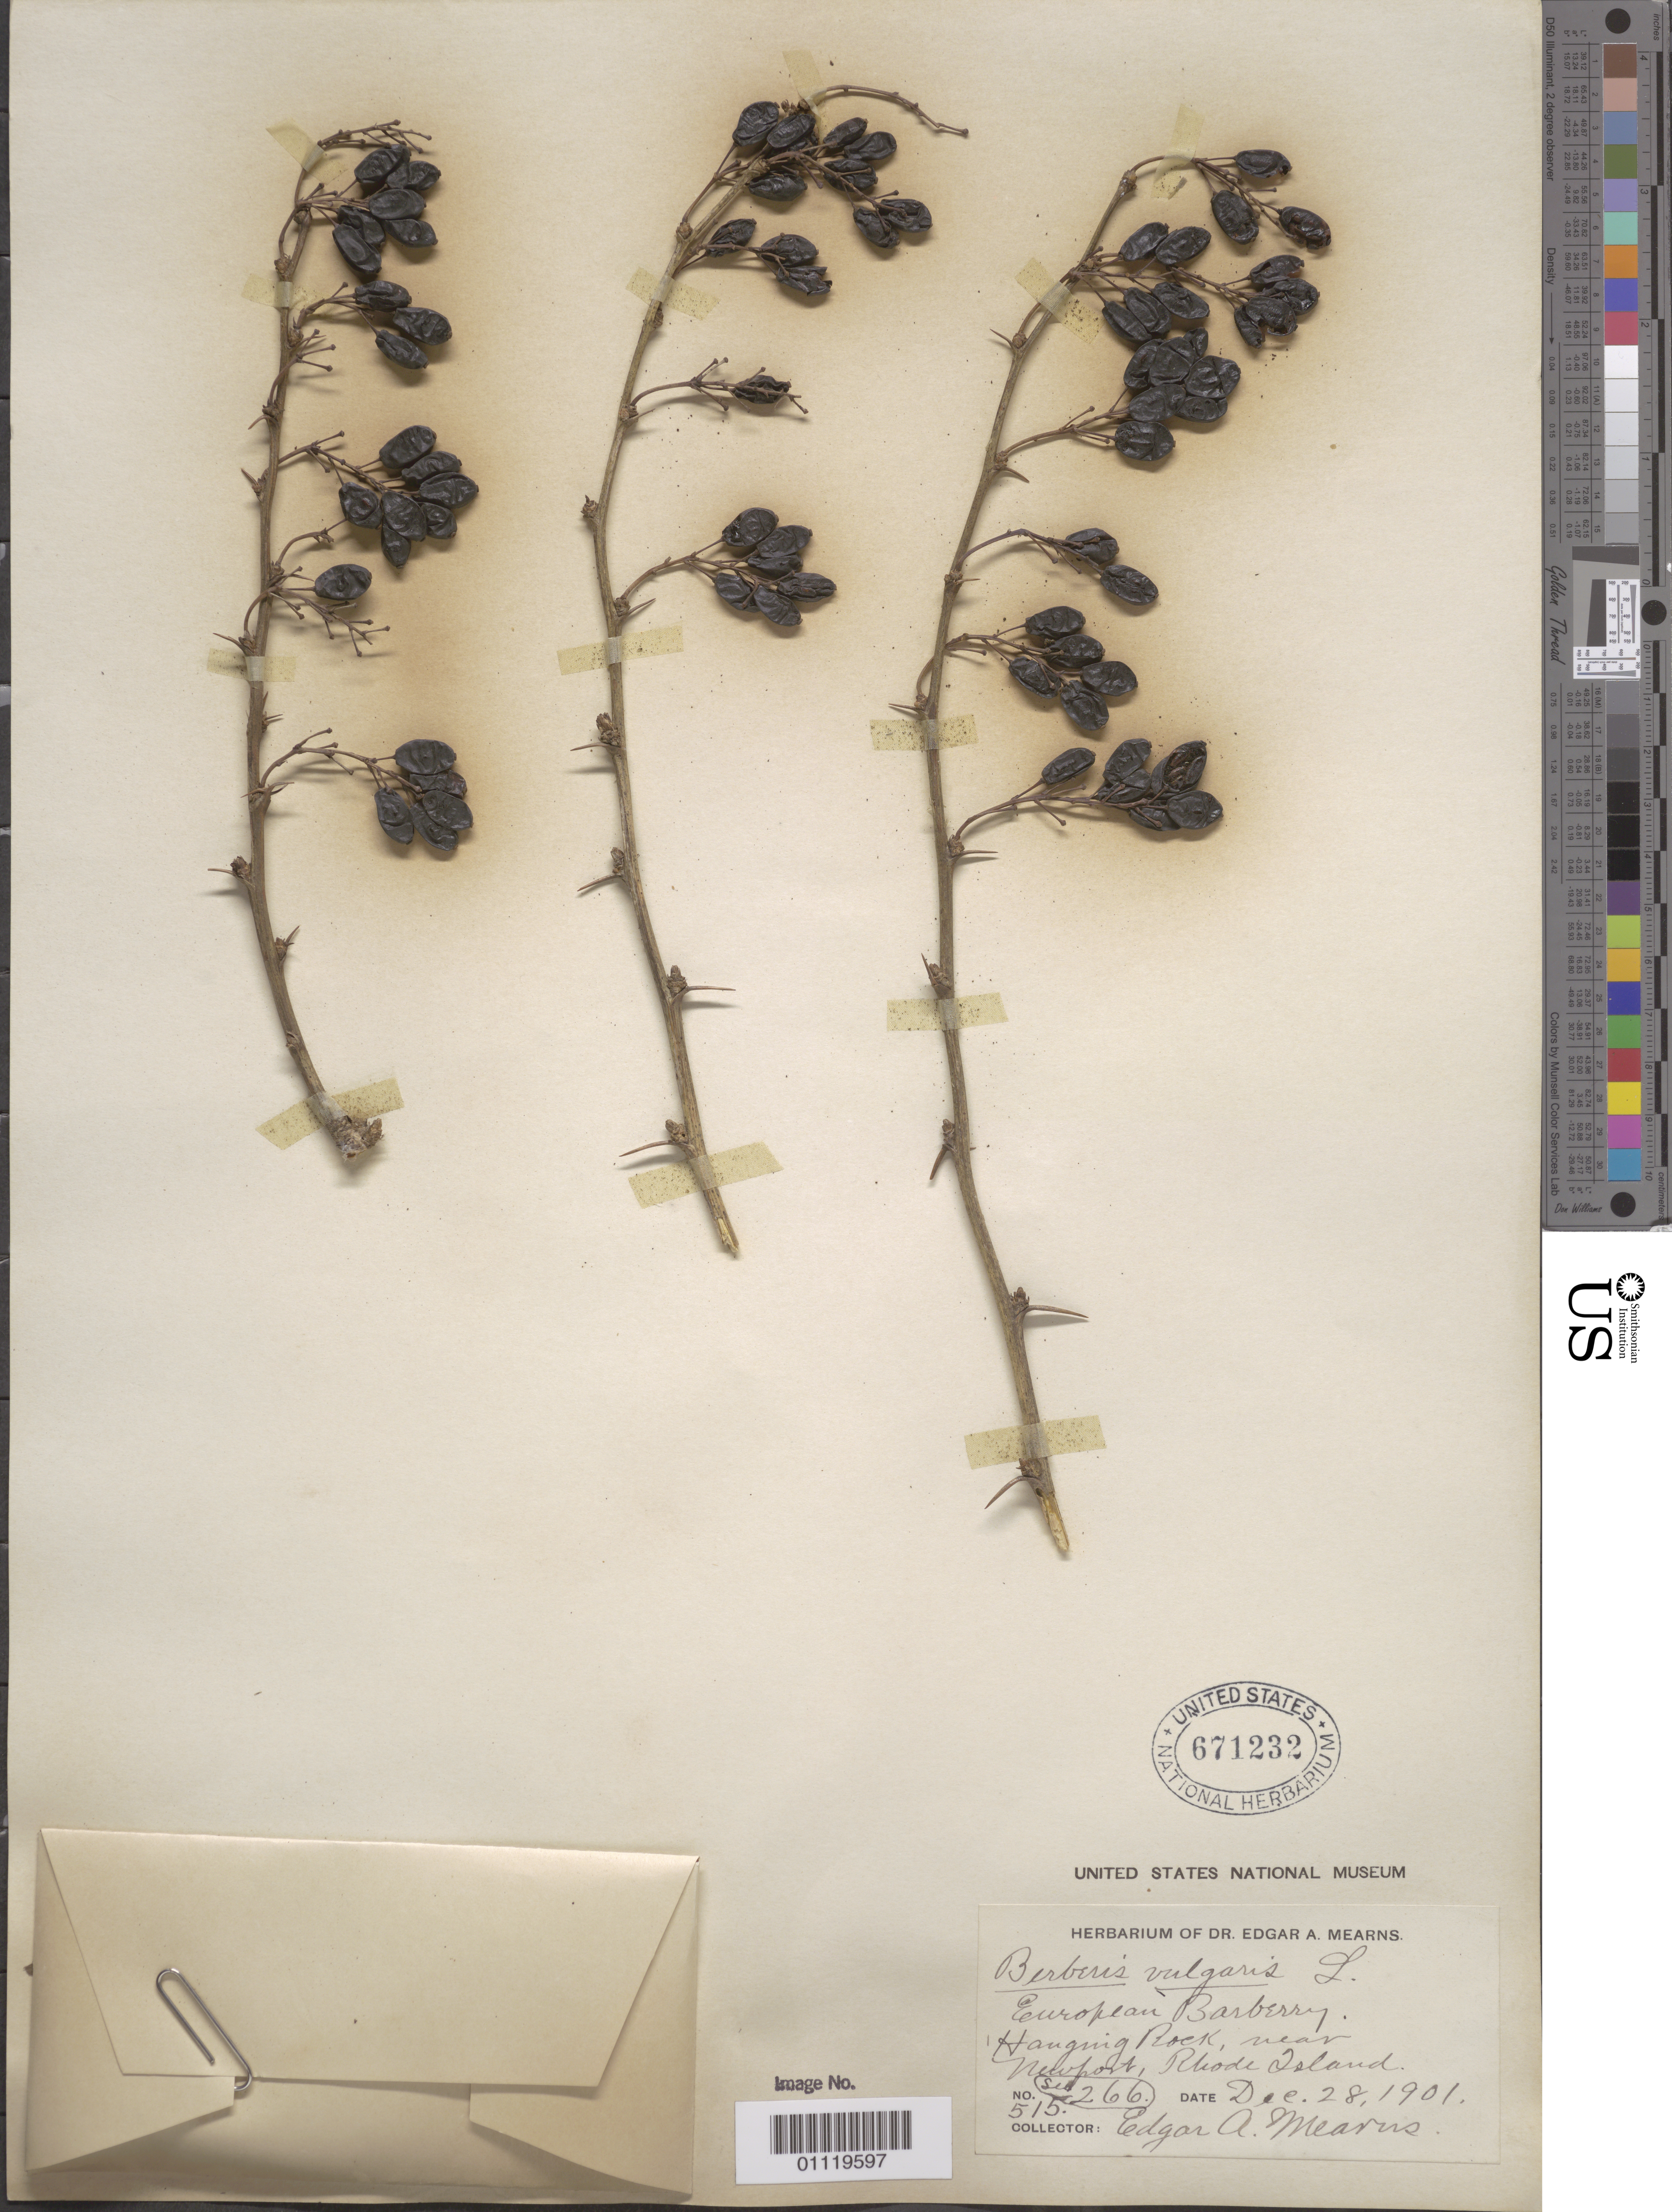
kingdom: Plantae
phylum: Tracheophyta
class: Magnoliopsida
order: Ranunculales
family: Berberidaceae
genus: Berberis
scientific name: Berberis vulgaris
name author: L.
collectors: E. A. Mearns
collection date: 1901-12-28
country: United States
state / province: Rhode Island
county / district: Newport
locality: Hanging rock near Newport city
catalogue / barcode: US 671232